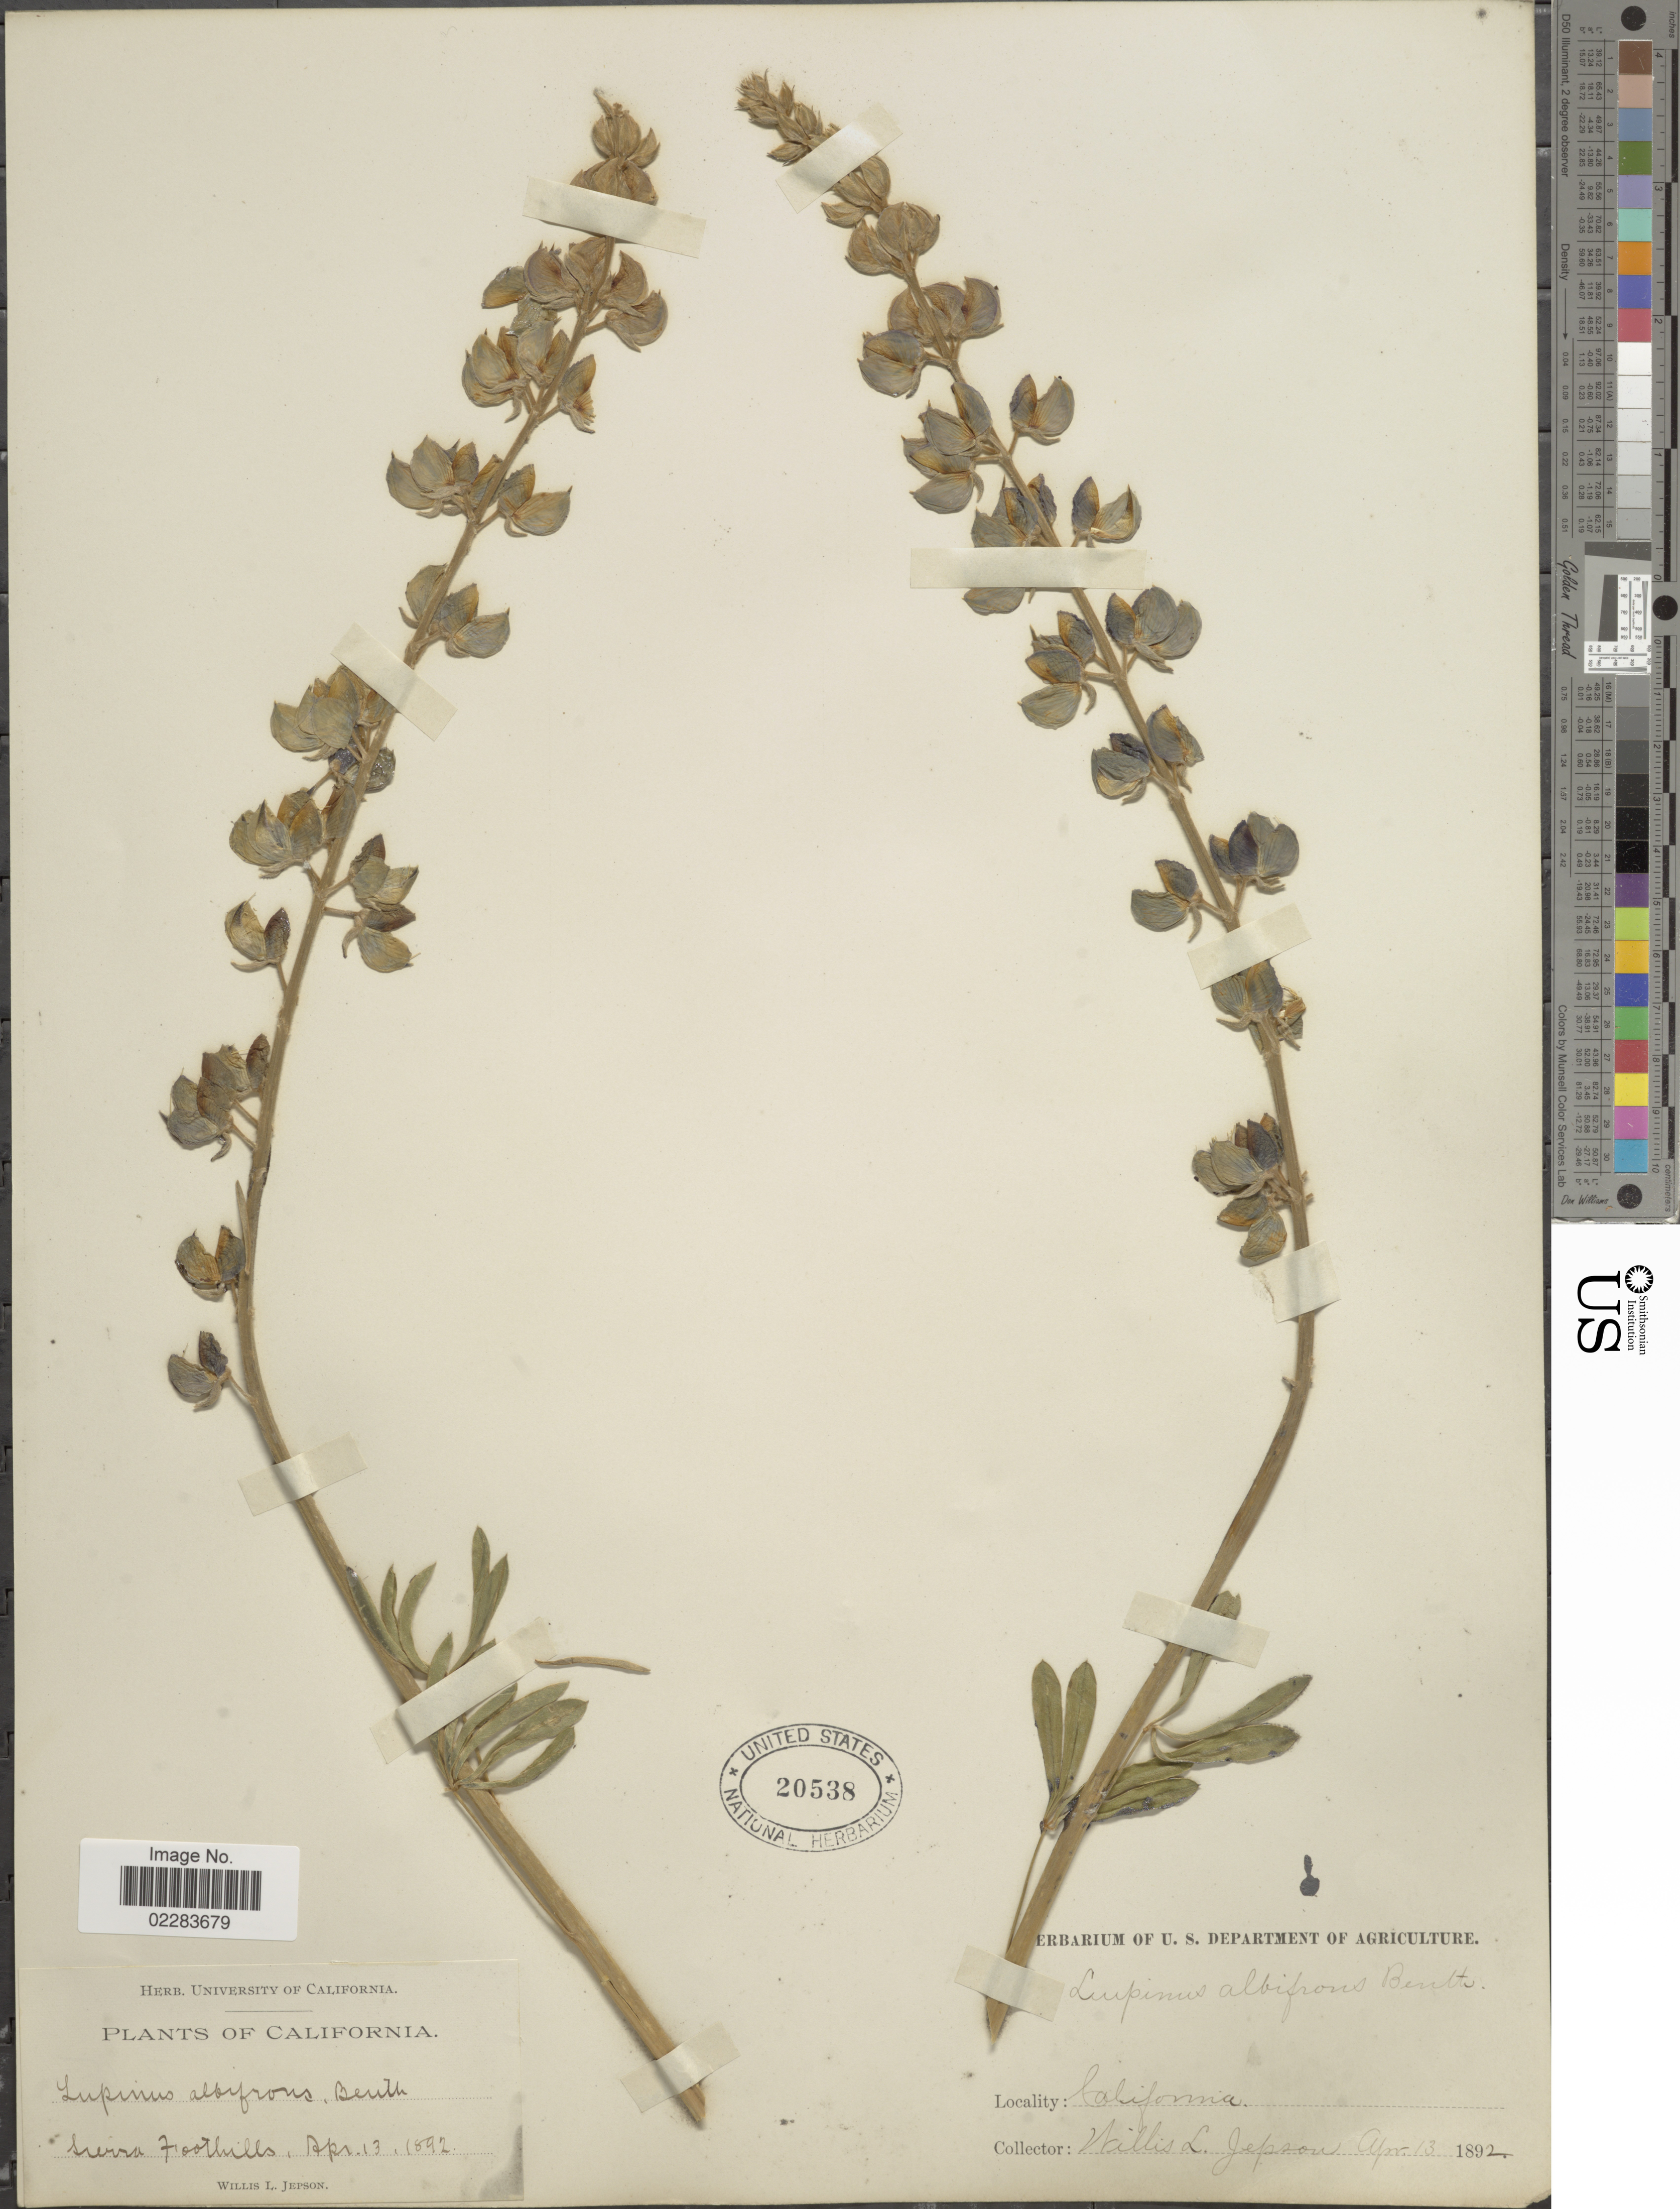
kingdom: Plantae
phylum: Tracheophyta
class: Magnoliopsida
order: Fabales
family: Fabaceae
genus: Lupinus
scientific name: Lupinus albifrons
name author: Benth.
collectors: W. L. Jepson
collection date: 1892-04-13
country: United States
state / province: California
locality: Sierra Foothills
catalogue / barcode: US 20538